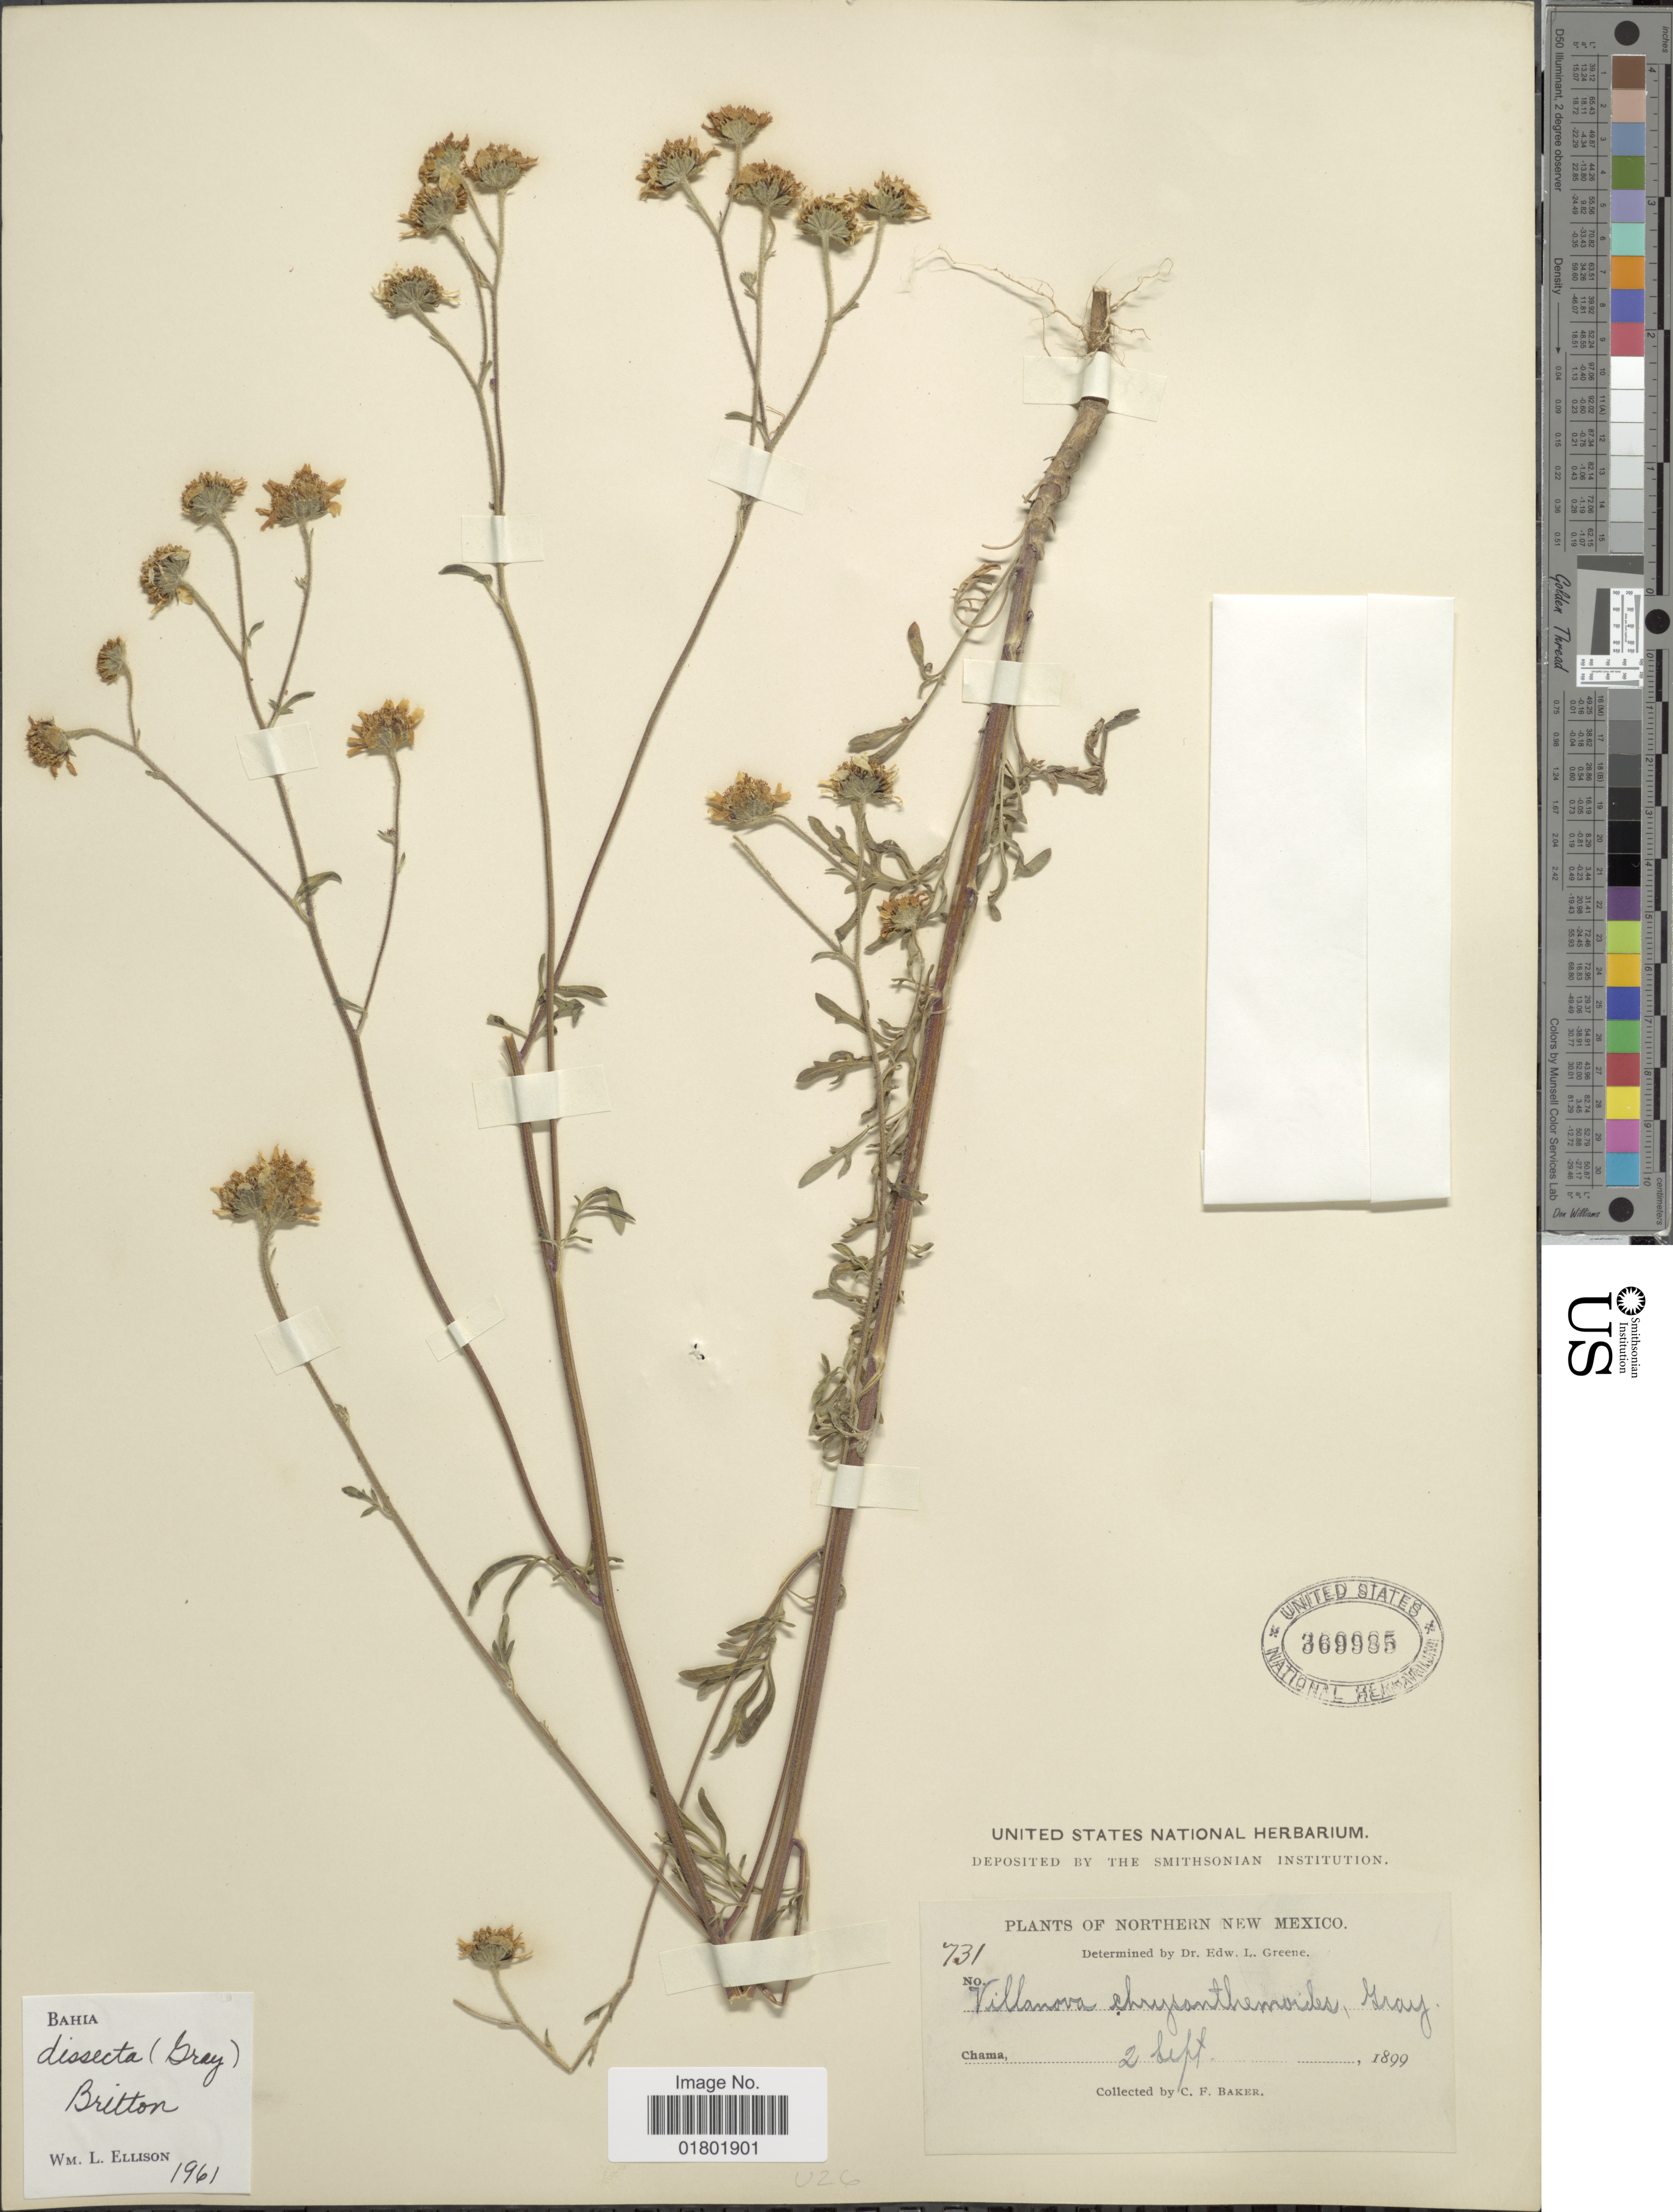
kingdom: Plantae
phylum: Tracheophyta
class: Magnoliopsida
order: Asterales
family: Asteraceae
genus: Bahia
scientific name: Bahia dissecta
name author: (A. Gray) Britton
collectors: C. F. Baker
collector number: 731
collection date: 1899-09-02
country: United States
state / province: New Mexico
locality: Northern New Mexico, Chama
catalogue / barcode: US 369985